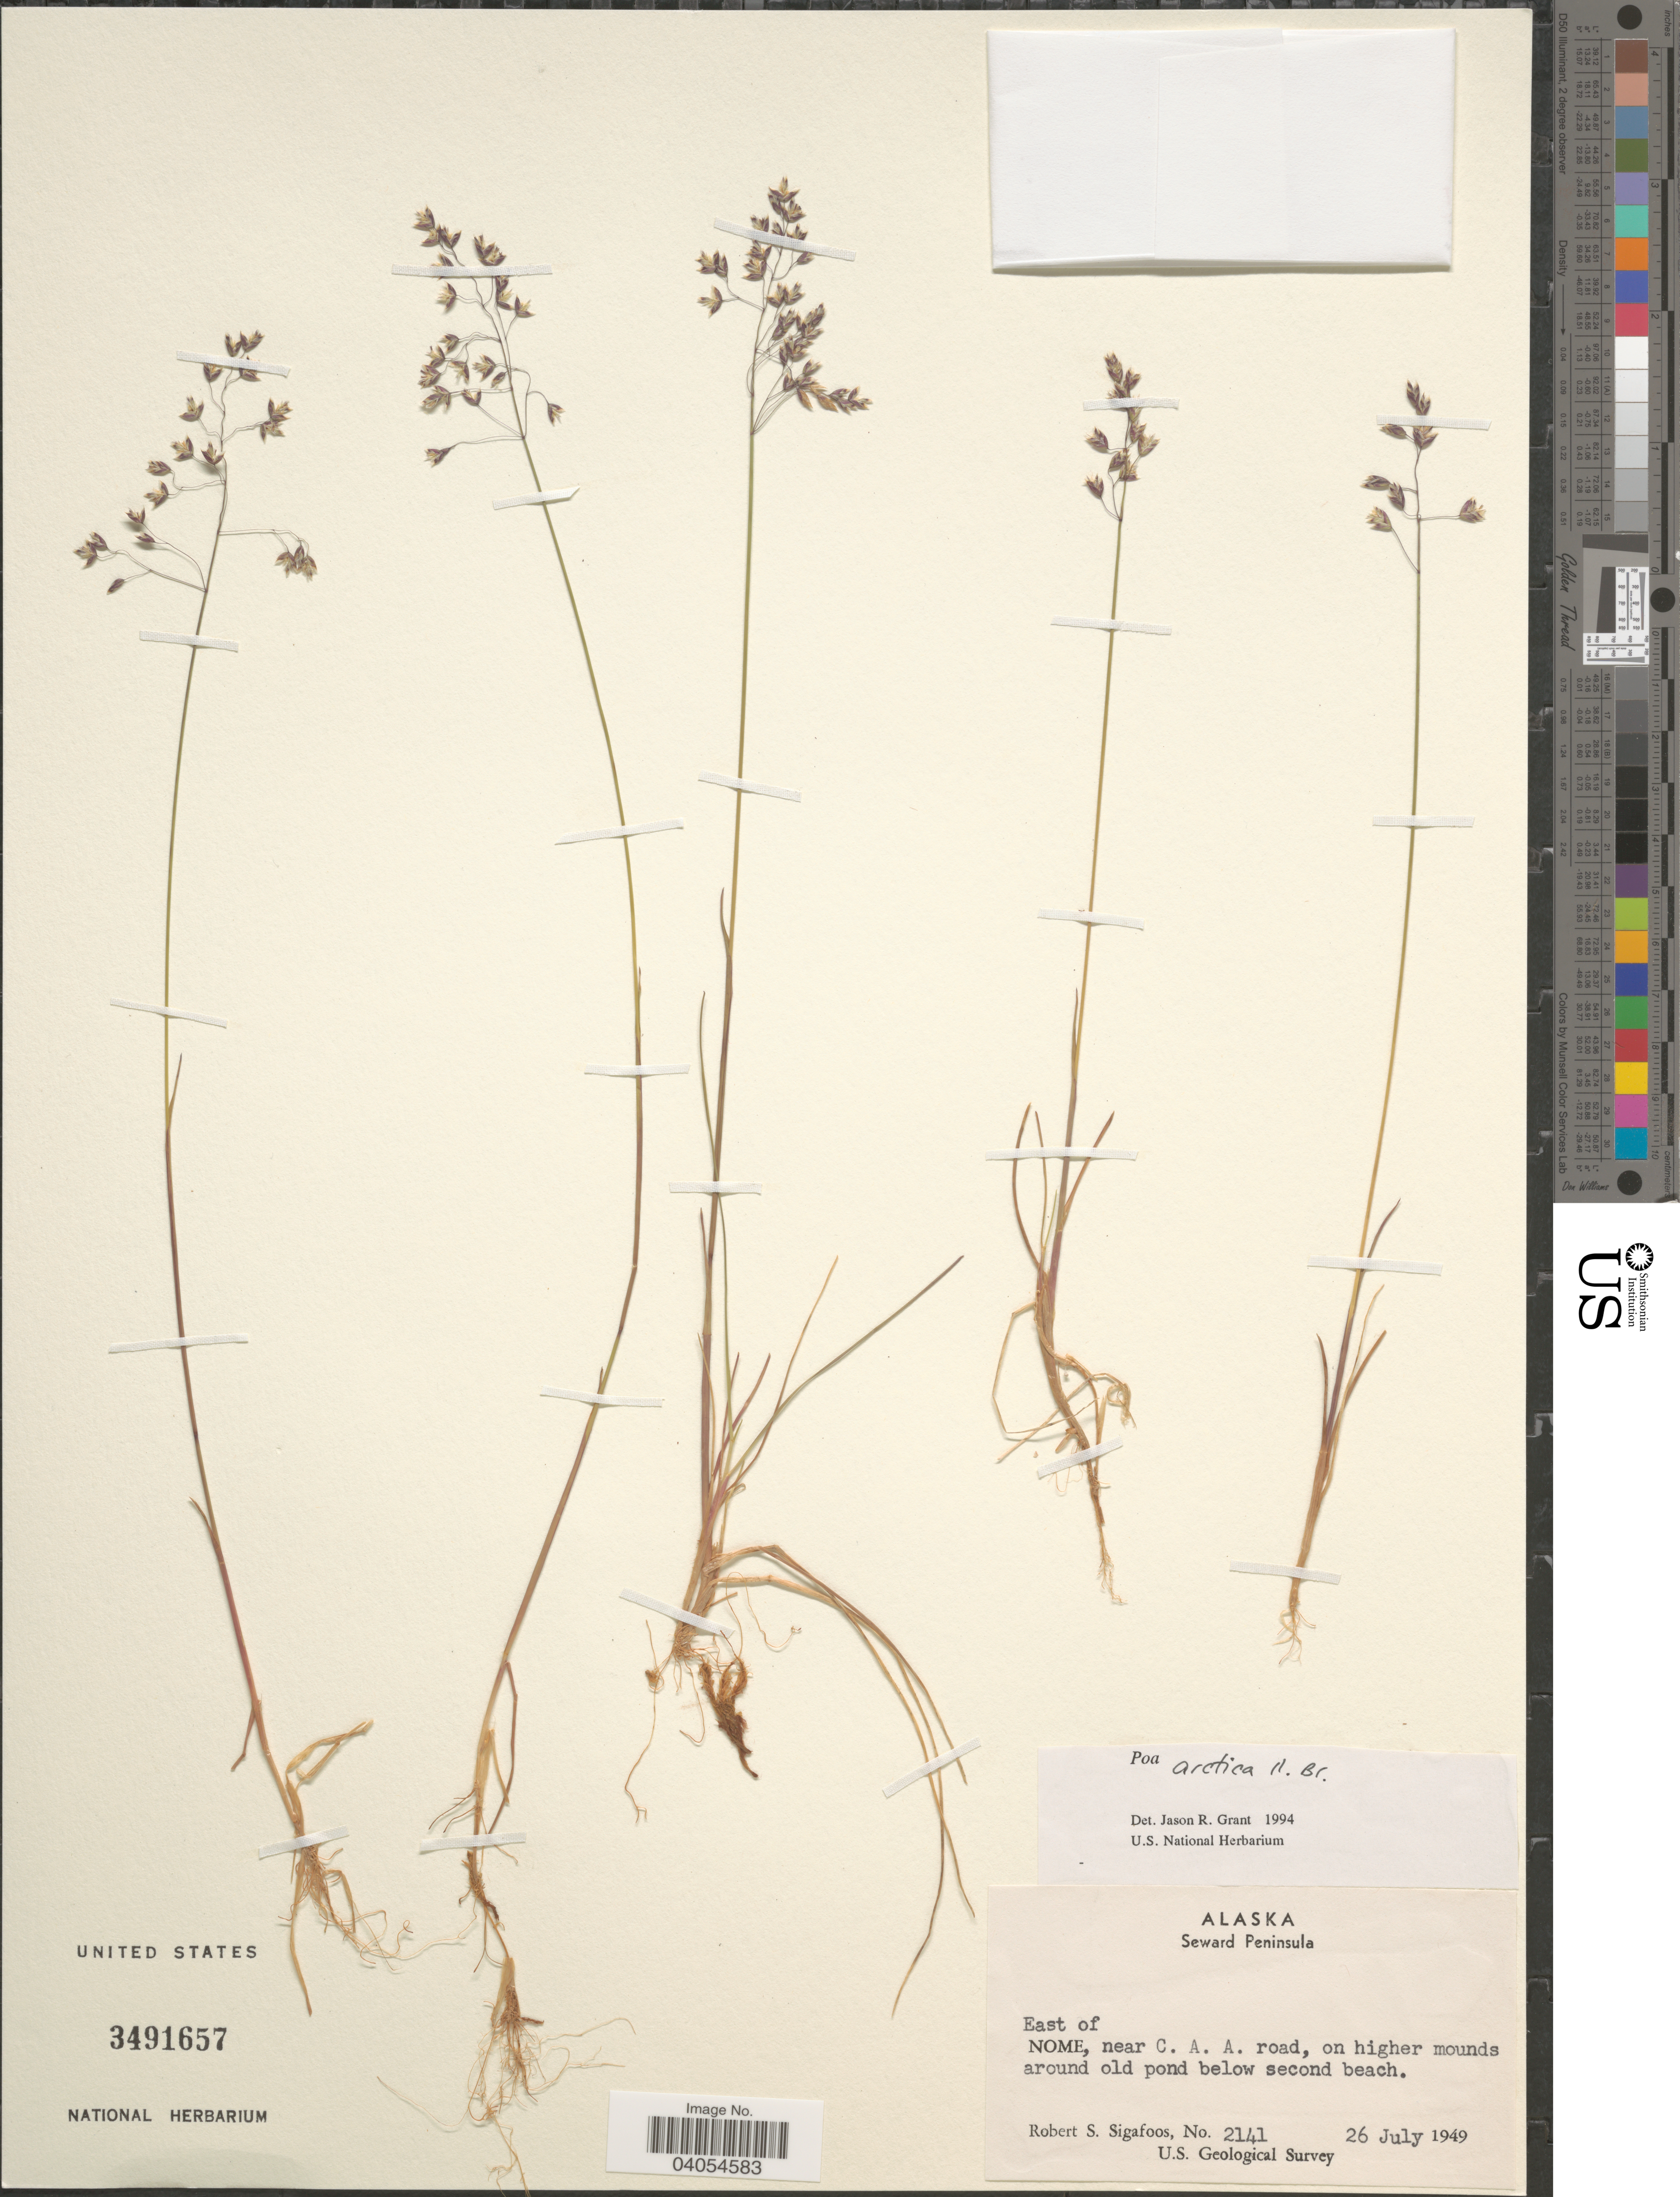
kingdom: Plantae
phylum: Tracheophyta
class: Liliopsida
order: Poales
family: Poaceae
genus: Poa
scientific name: Poa arctica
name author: R. Br.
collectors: R. Sigafoos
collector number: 2141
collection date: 1949-07-26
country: United States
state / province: Alaska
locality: Seward Peninsula. East of Nome, near C. A. A. road, on higher mounds around old pond below second beach.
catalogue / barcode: US 3491657